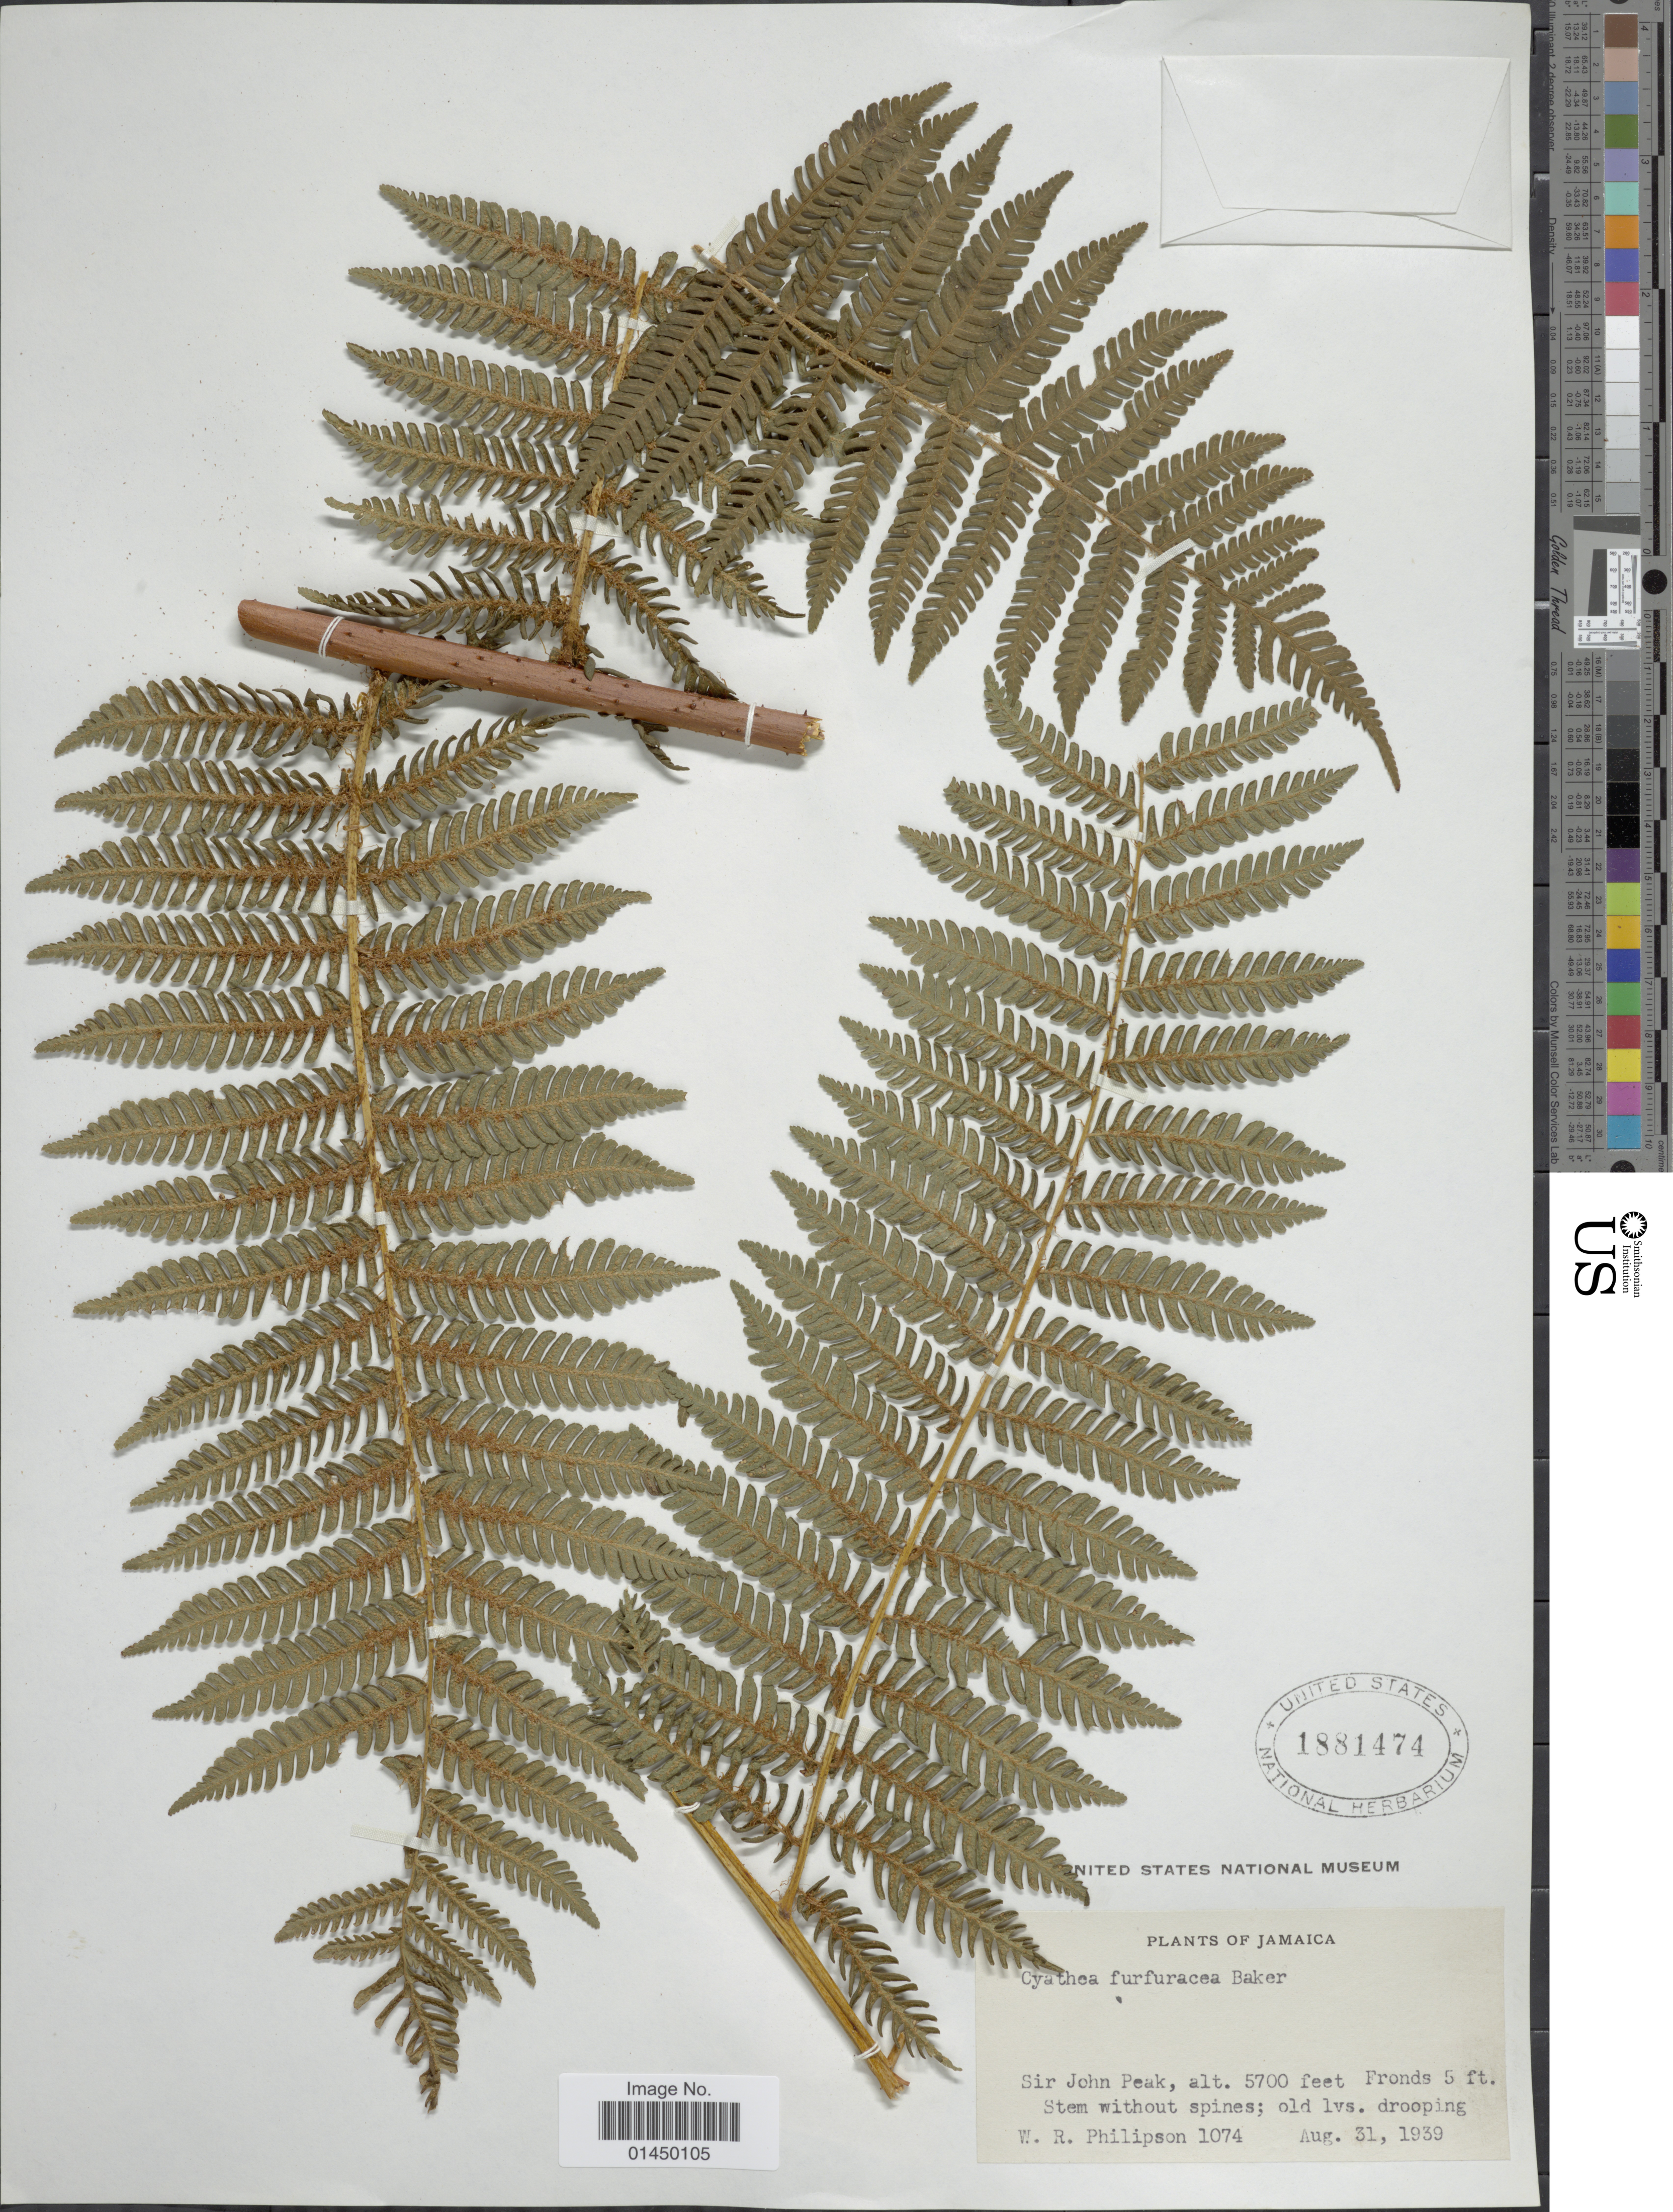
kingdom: Plantae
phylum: Tracheophyta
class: Polypodiopsida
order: Cyatheales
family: Cyatheaceae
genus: Cyathea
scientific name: Cyathea furfuracea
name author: Christ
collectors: W. R. Philipson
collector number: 1074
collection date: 1939-08-31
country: Jamaica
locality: Sir John Peak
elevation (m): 1737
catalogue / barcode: US 1881474